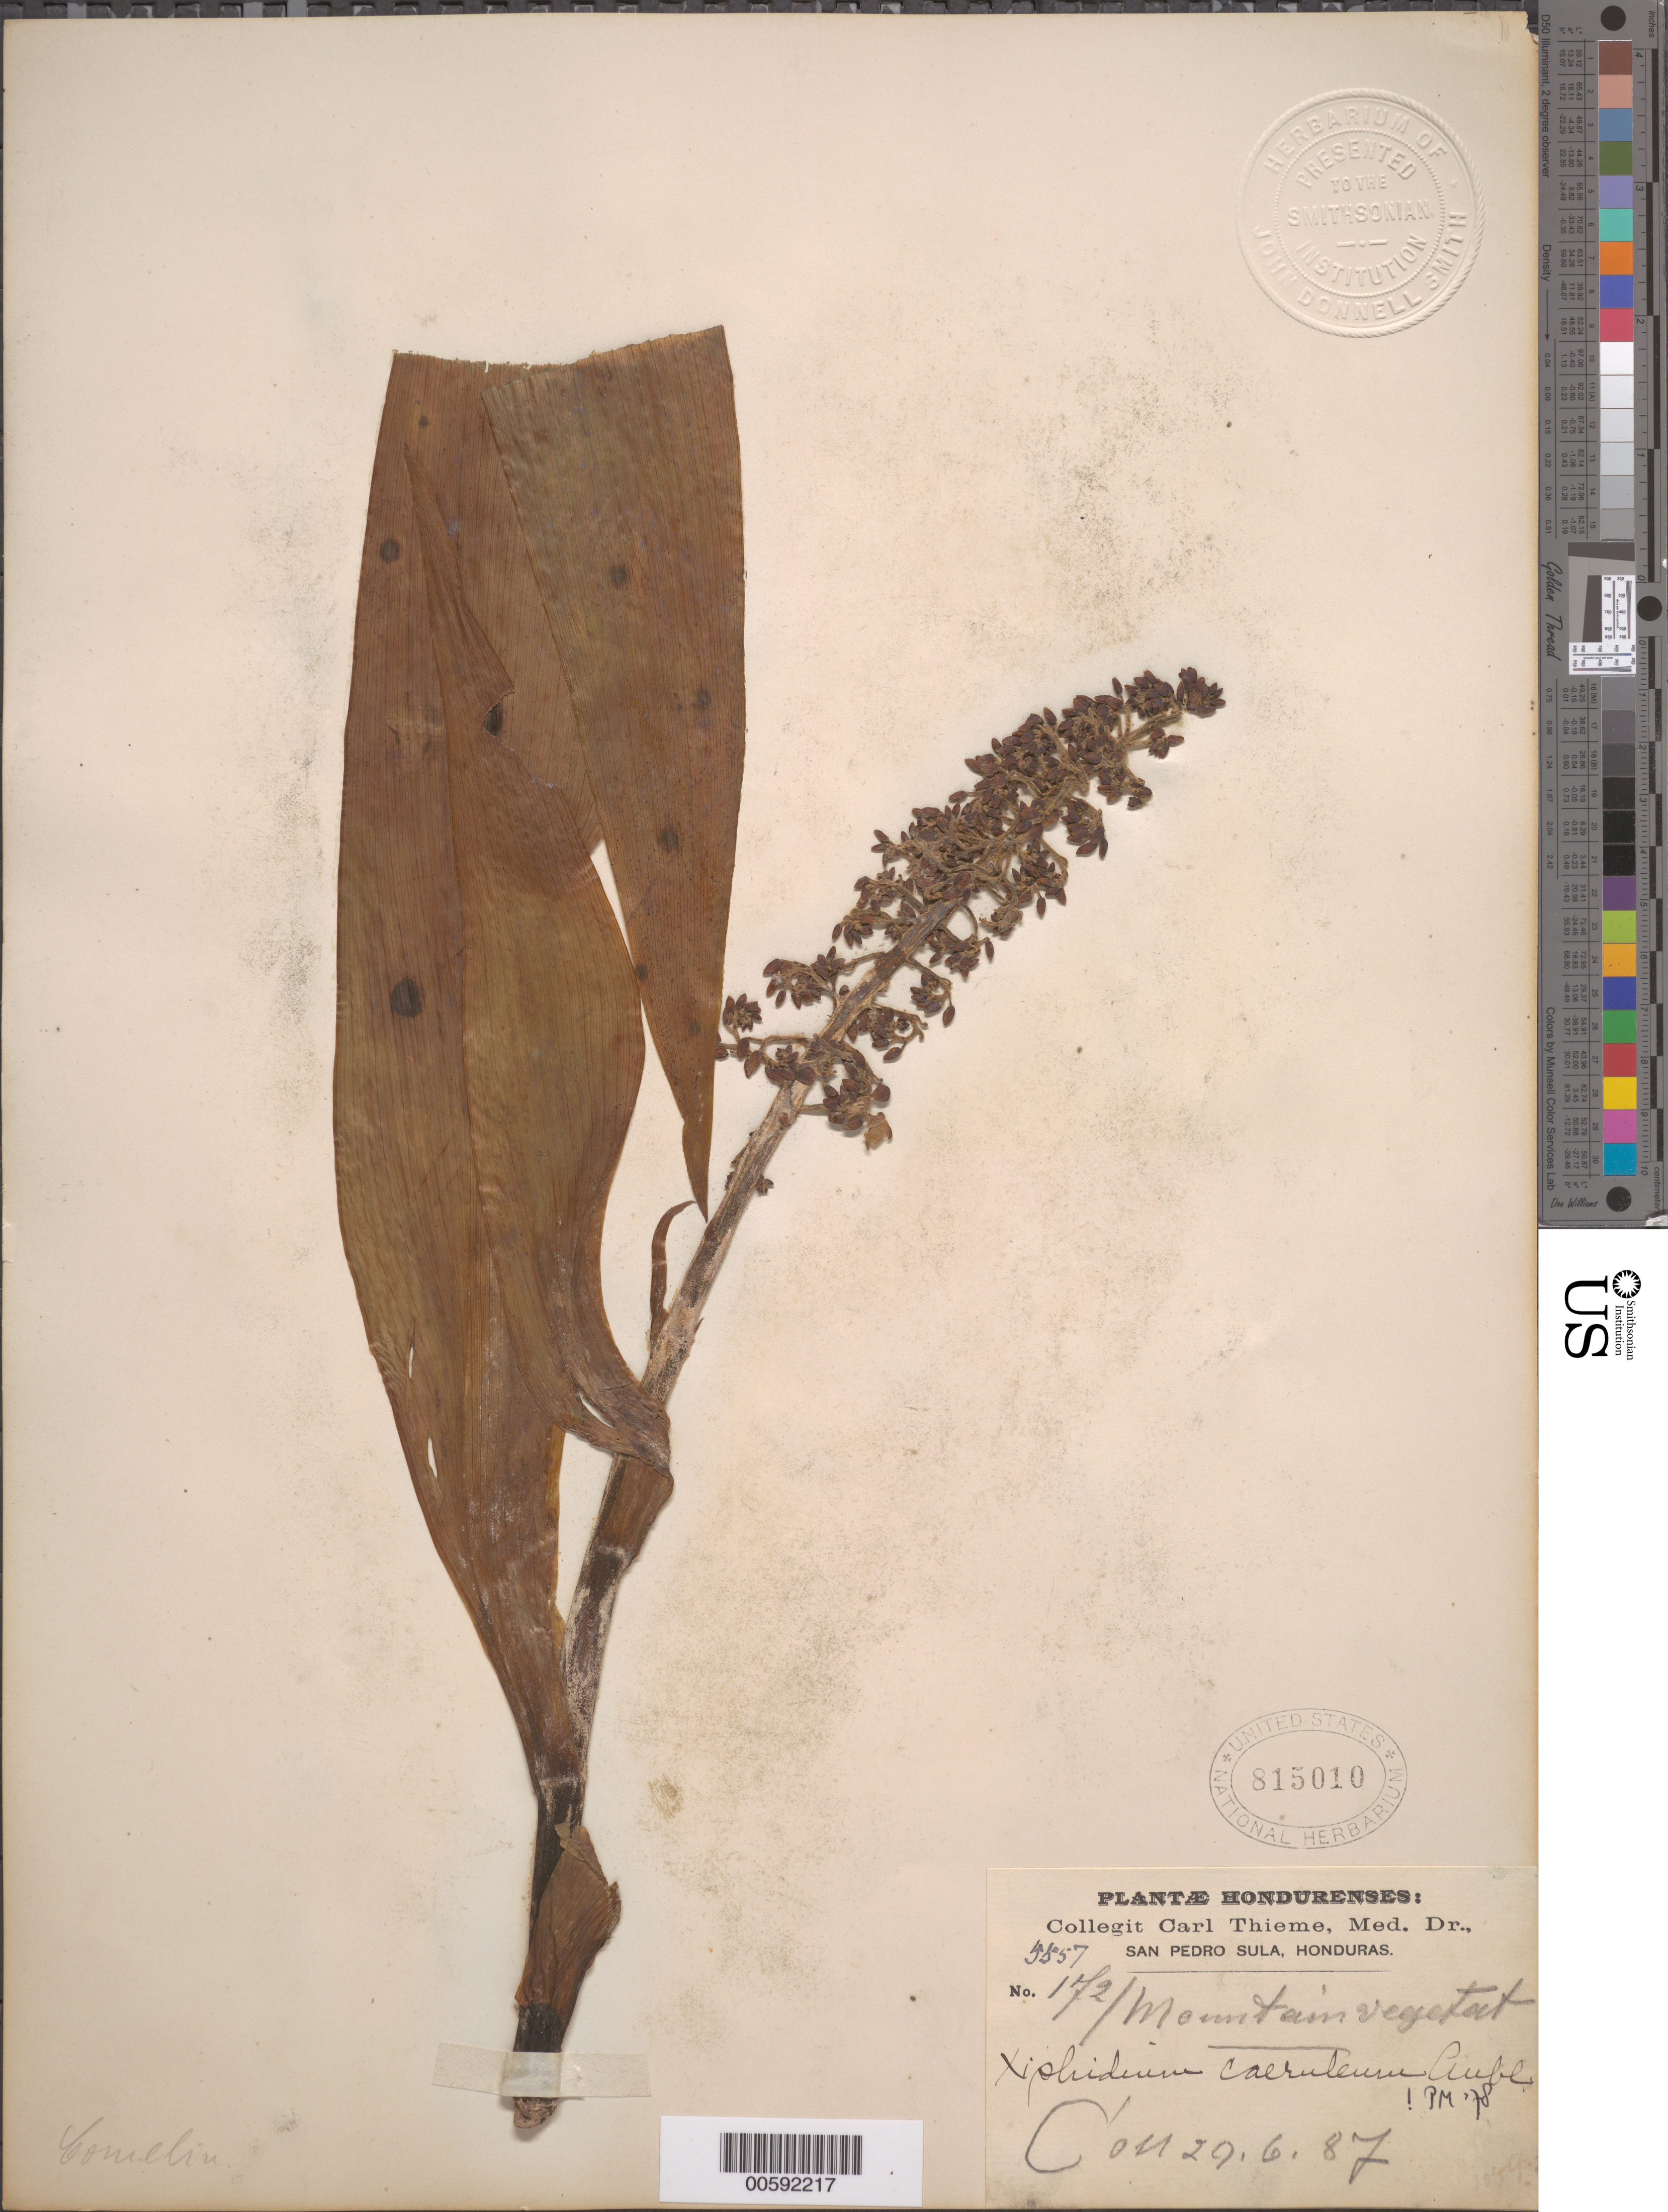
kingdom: Plantae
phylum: Tracheophyta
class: Liliopsida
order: Commelinales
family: Haemodoraceae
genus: Xiphidium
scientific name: Xiphidium caeruleum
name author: Aubl.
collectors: C. Thieme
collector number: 5557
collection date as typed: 29 Jun 1887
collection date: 1887-06-29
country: Honduras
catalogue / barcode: US 815010